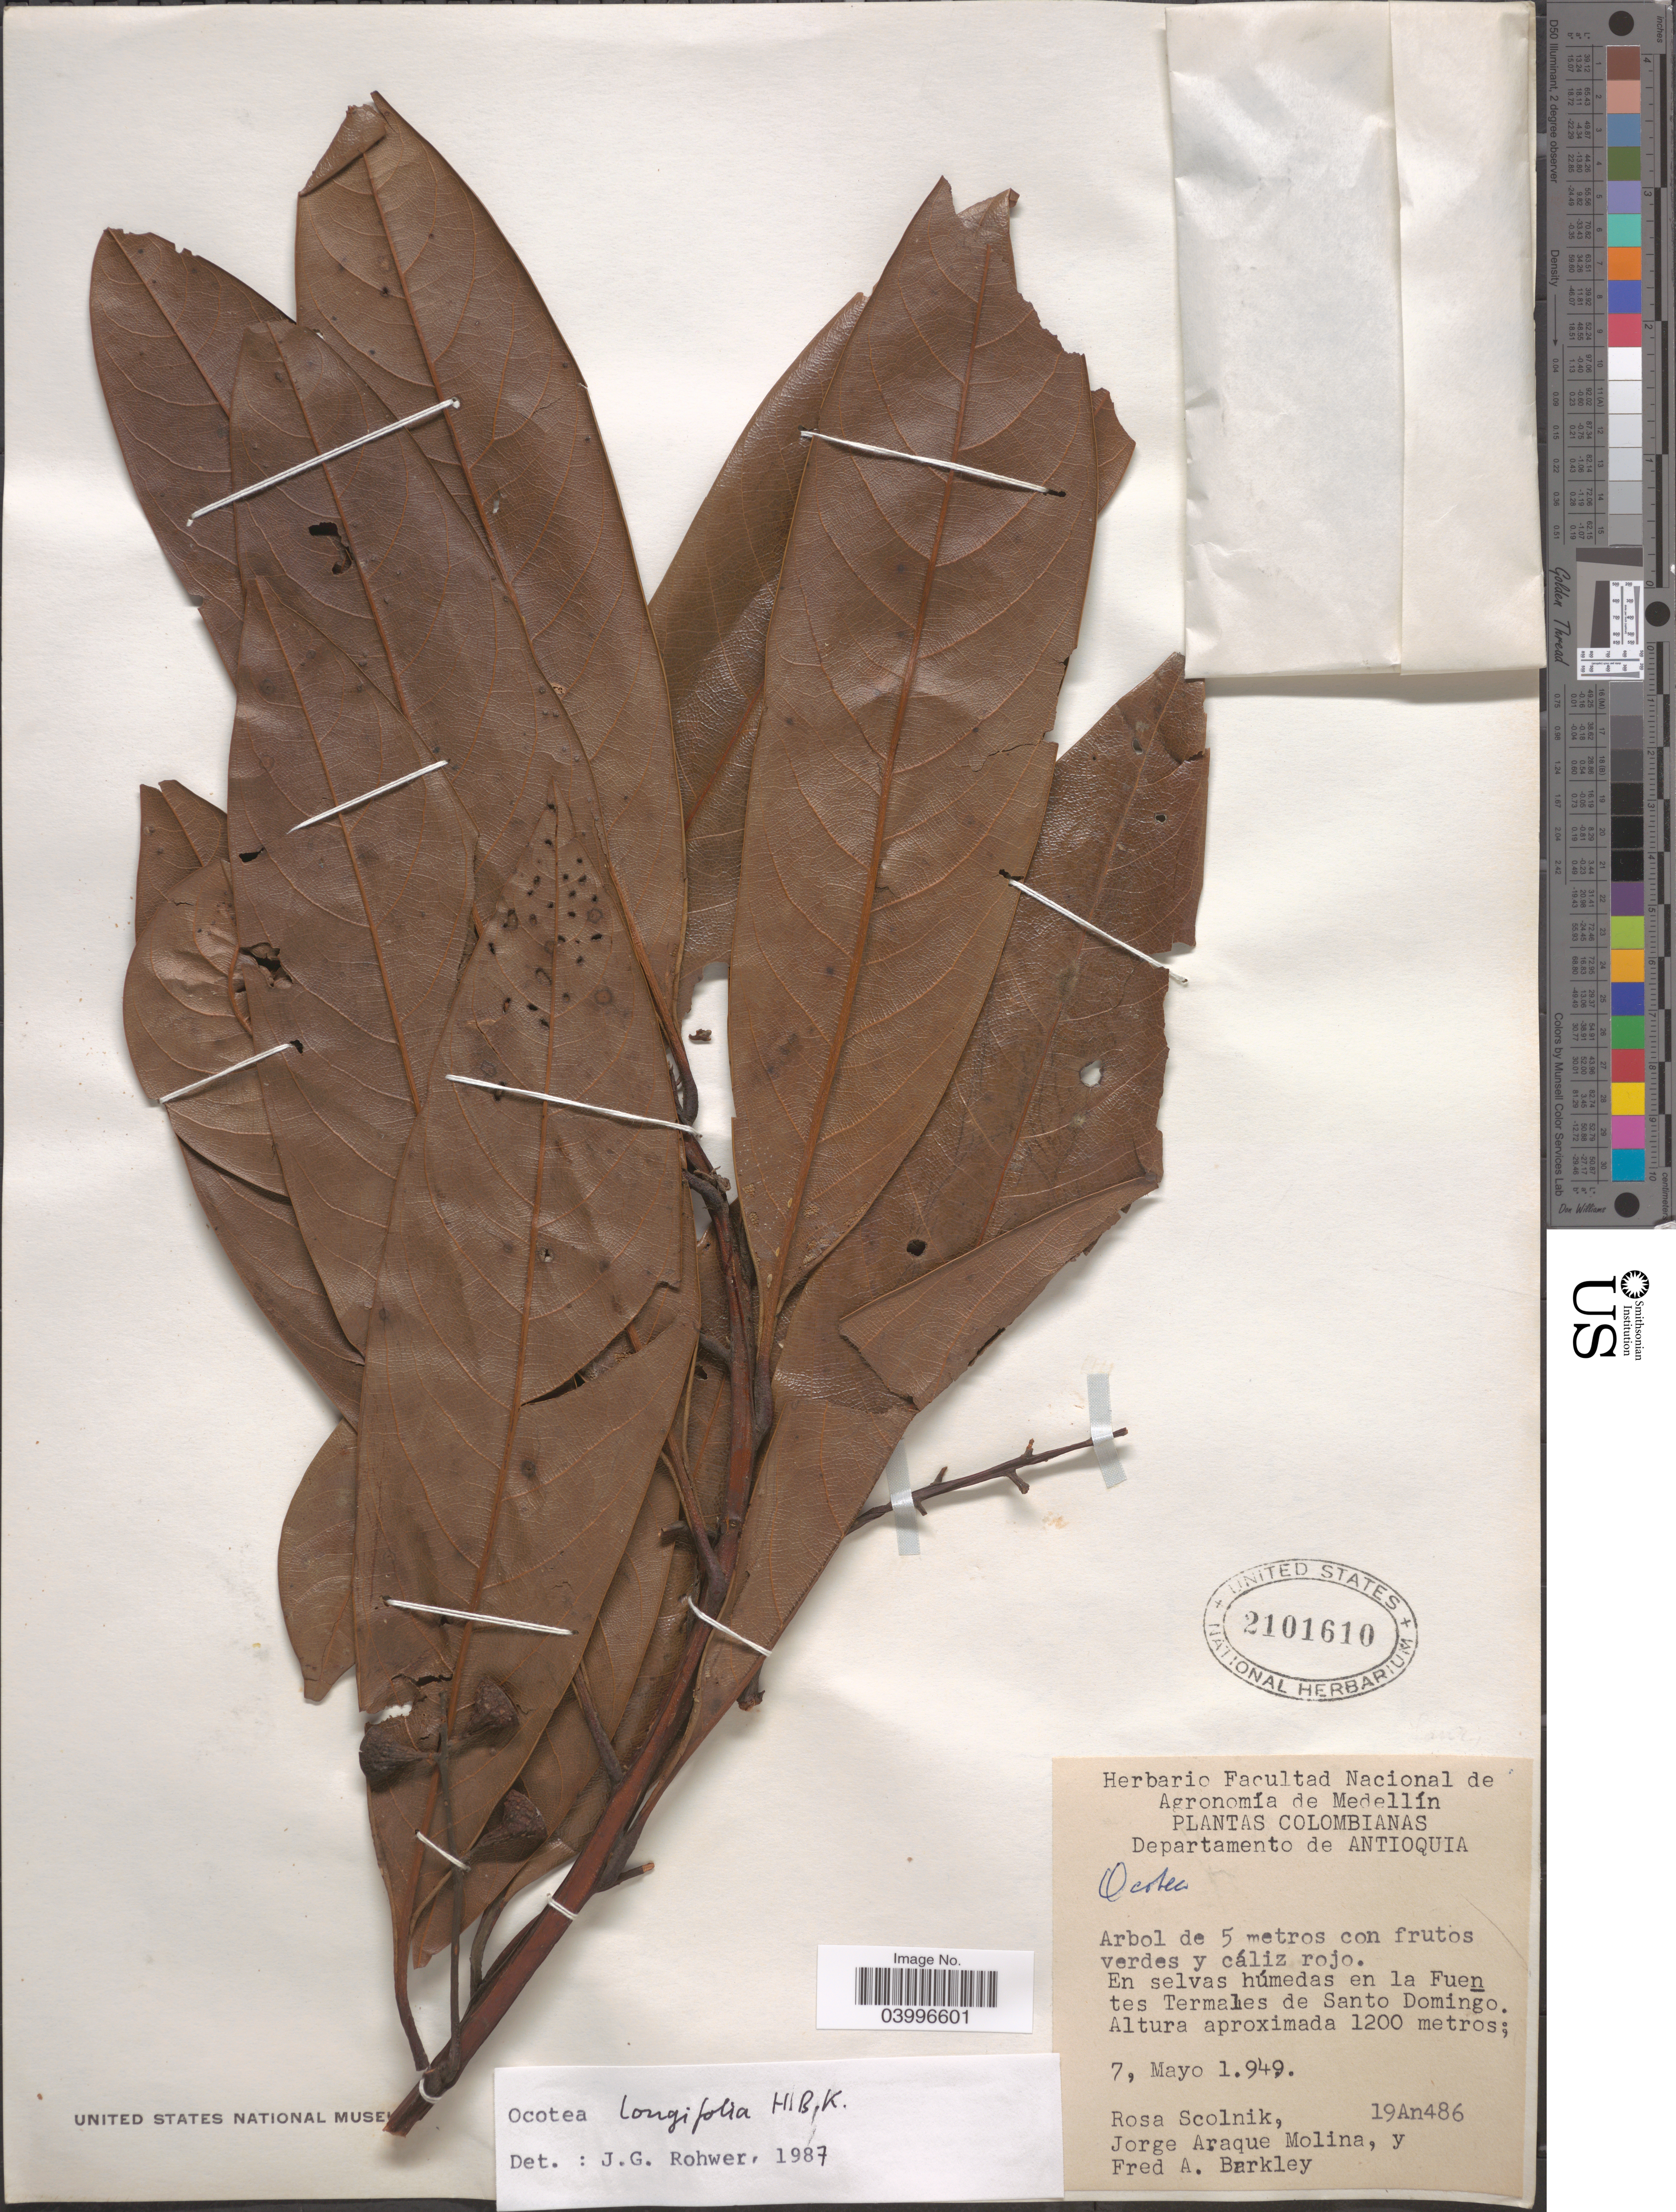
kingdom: Plantae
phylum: Tracheophyta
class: Magnoliopsida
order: Laurales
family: Lauraceae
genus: Ocotea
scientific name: Ocotea longifolia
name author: Kunth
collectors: R. Scolnik, J. Araque Molina & F. A. Barkley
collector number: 19An486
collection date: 1949-05-07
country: Colombia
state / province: Antioquia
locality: Departamento de Antioquia. En selvas húmedas en la Fuentes Termales de Santo Domingo.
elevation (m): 1200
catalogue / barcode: US 2101610